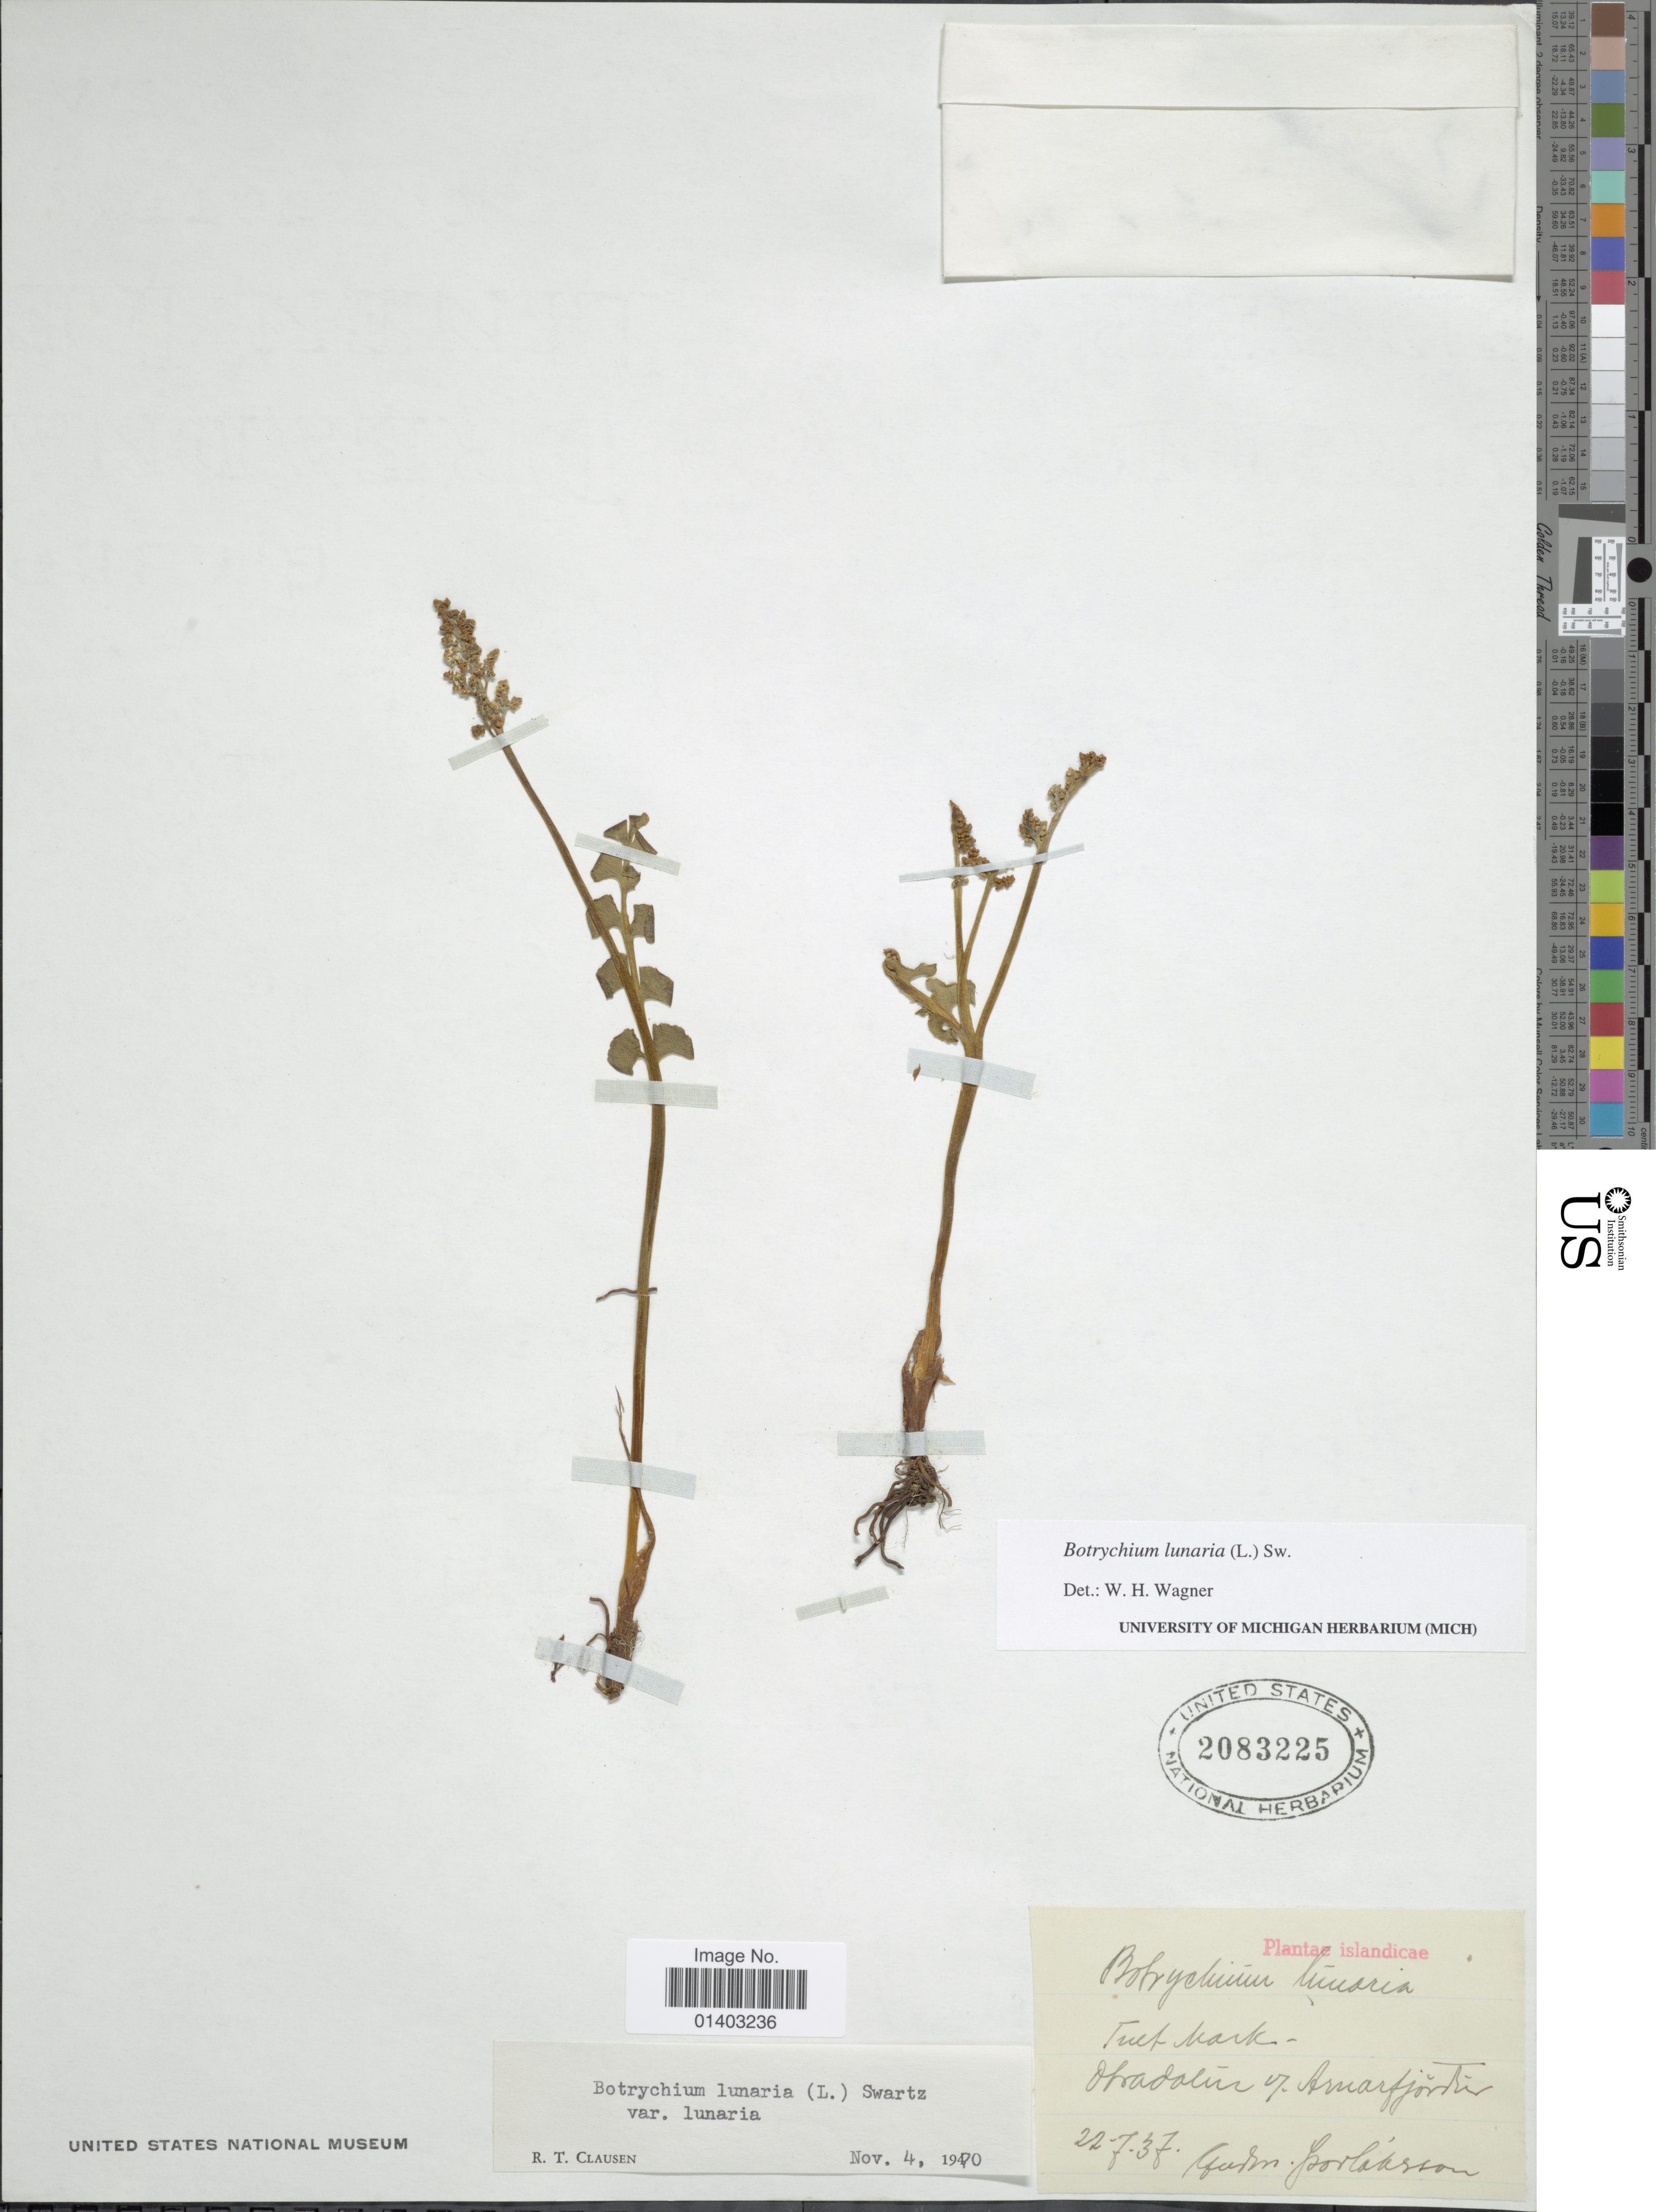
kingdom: Plantae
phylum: Tracheophyta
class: Polypodiopsida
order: Ophioglossales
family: Ophioglossaceae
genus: Botrychium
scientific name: Botrychium lunaria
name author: (L.) Sw.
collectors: G. Porlaksson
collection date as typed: Transcribed d/m/y: 22/7/37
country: Iceland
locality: Trut Mark, Otradalur v. Arnarfjörður.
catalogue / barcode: US 2083225